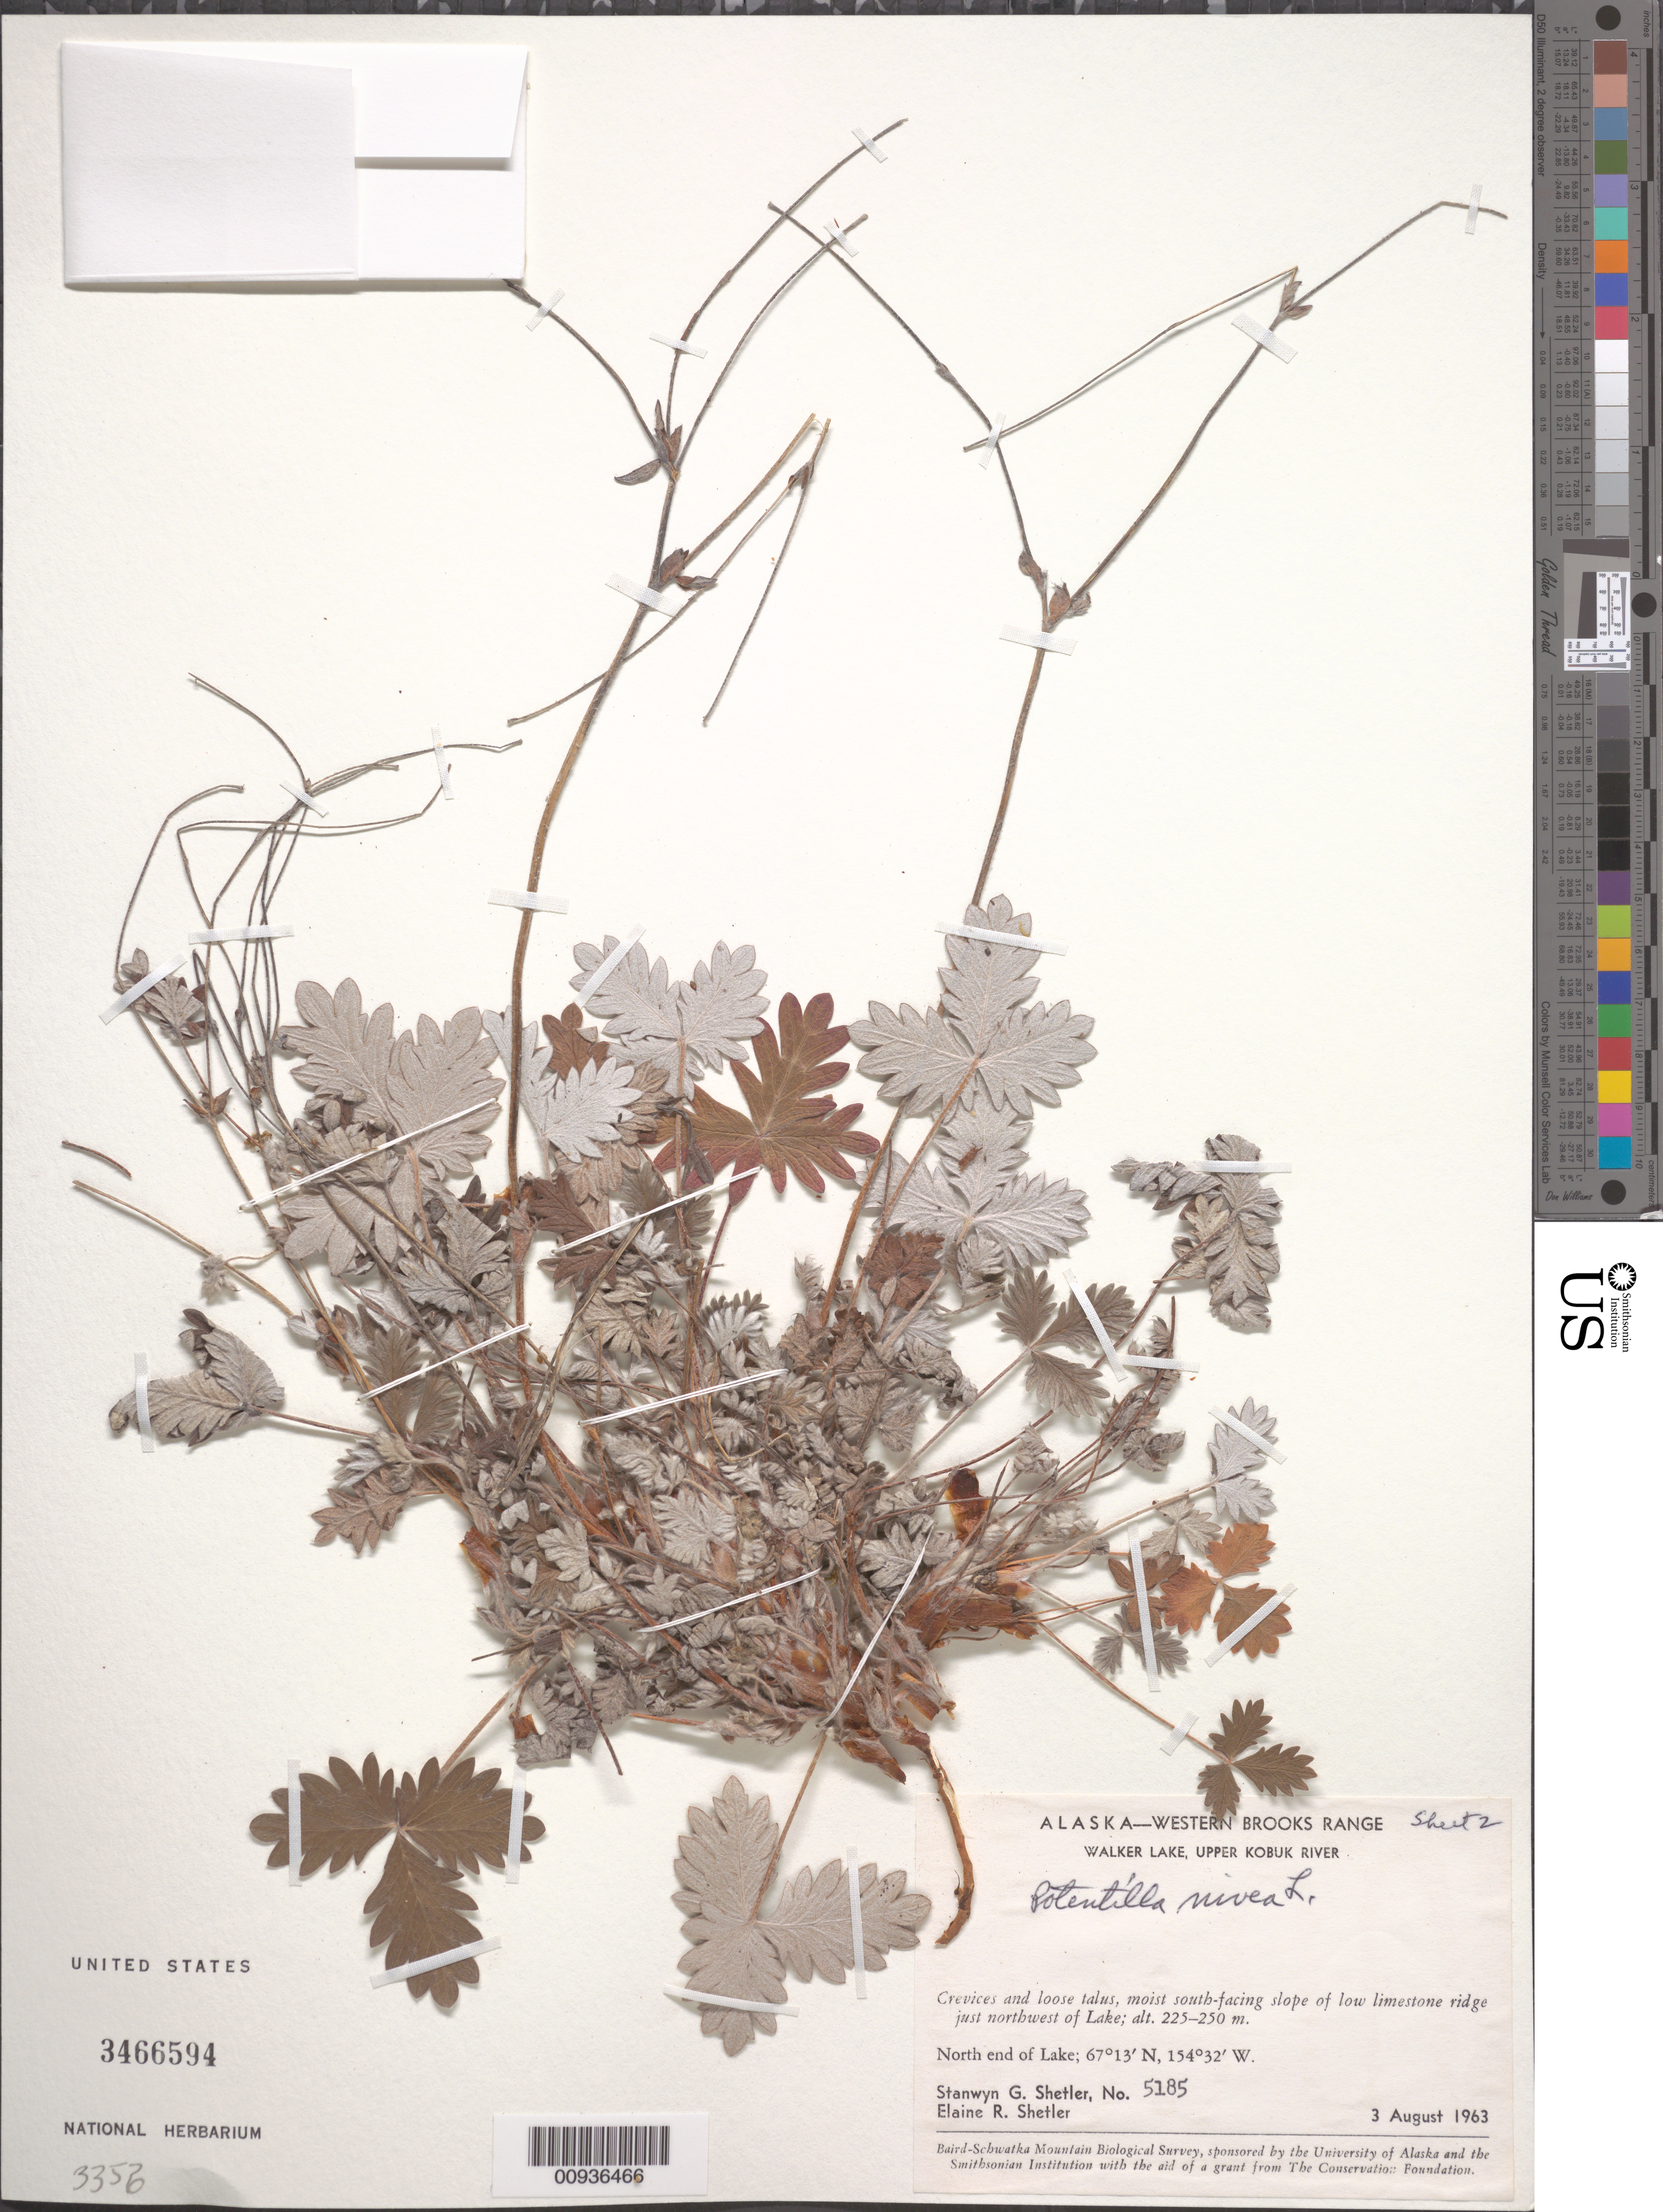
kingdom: Plantae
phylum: Tracheophyta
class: Magnoliopsida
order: Rosales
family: Rosaceae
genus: Potentilla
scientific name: Potentilla nivea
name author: L.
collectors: S. Shetler & E. R. Shetler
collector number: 5185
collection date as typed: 03 Aug 1963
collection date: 1963-08-03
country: United States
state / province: Alaska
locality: North end of Walker Lake. Western Brooks Range, Upper Kobuk River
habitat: Crevices and loose talus, moist south-facing slope of low limestone ridge just northwest of Lake.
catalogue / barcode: US 3466594